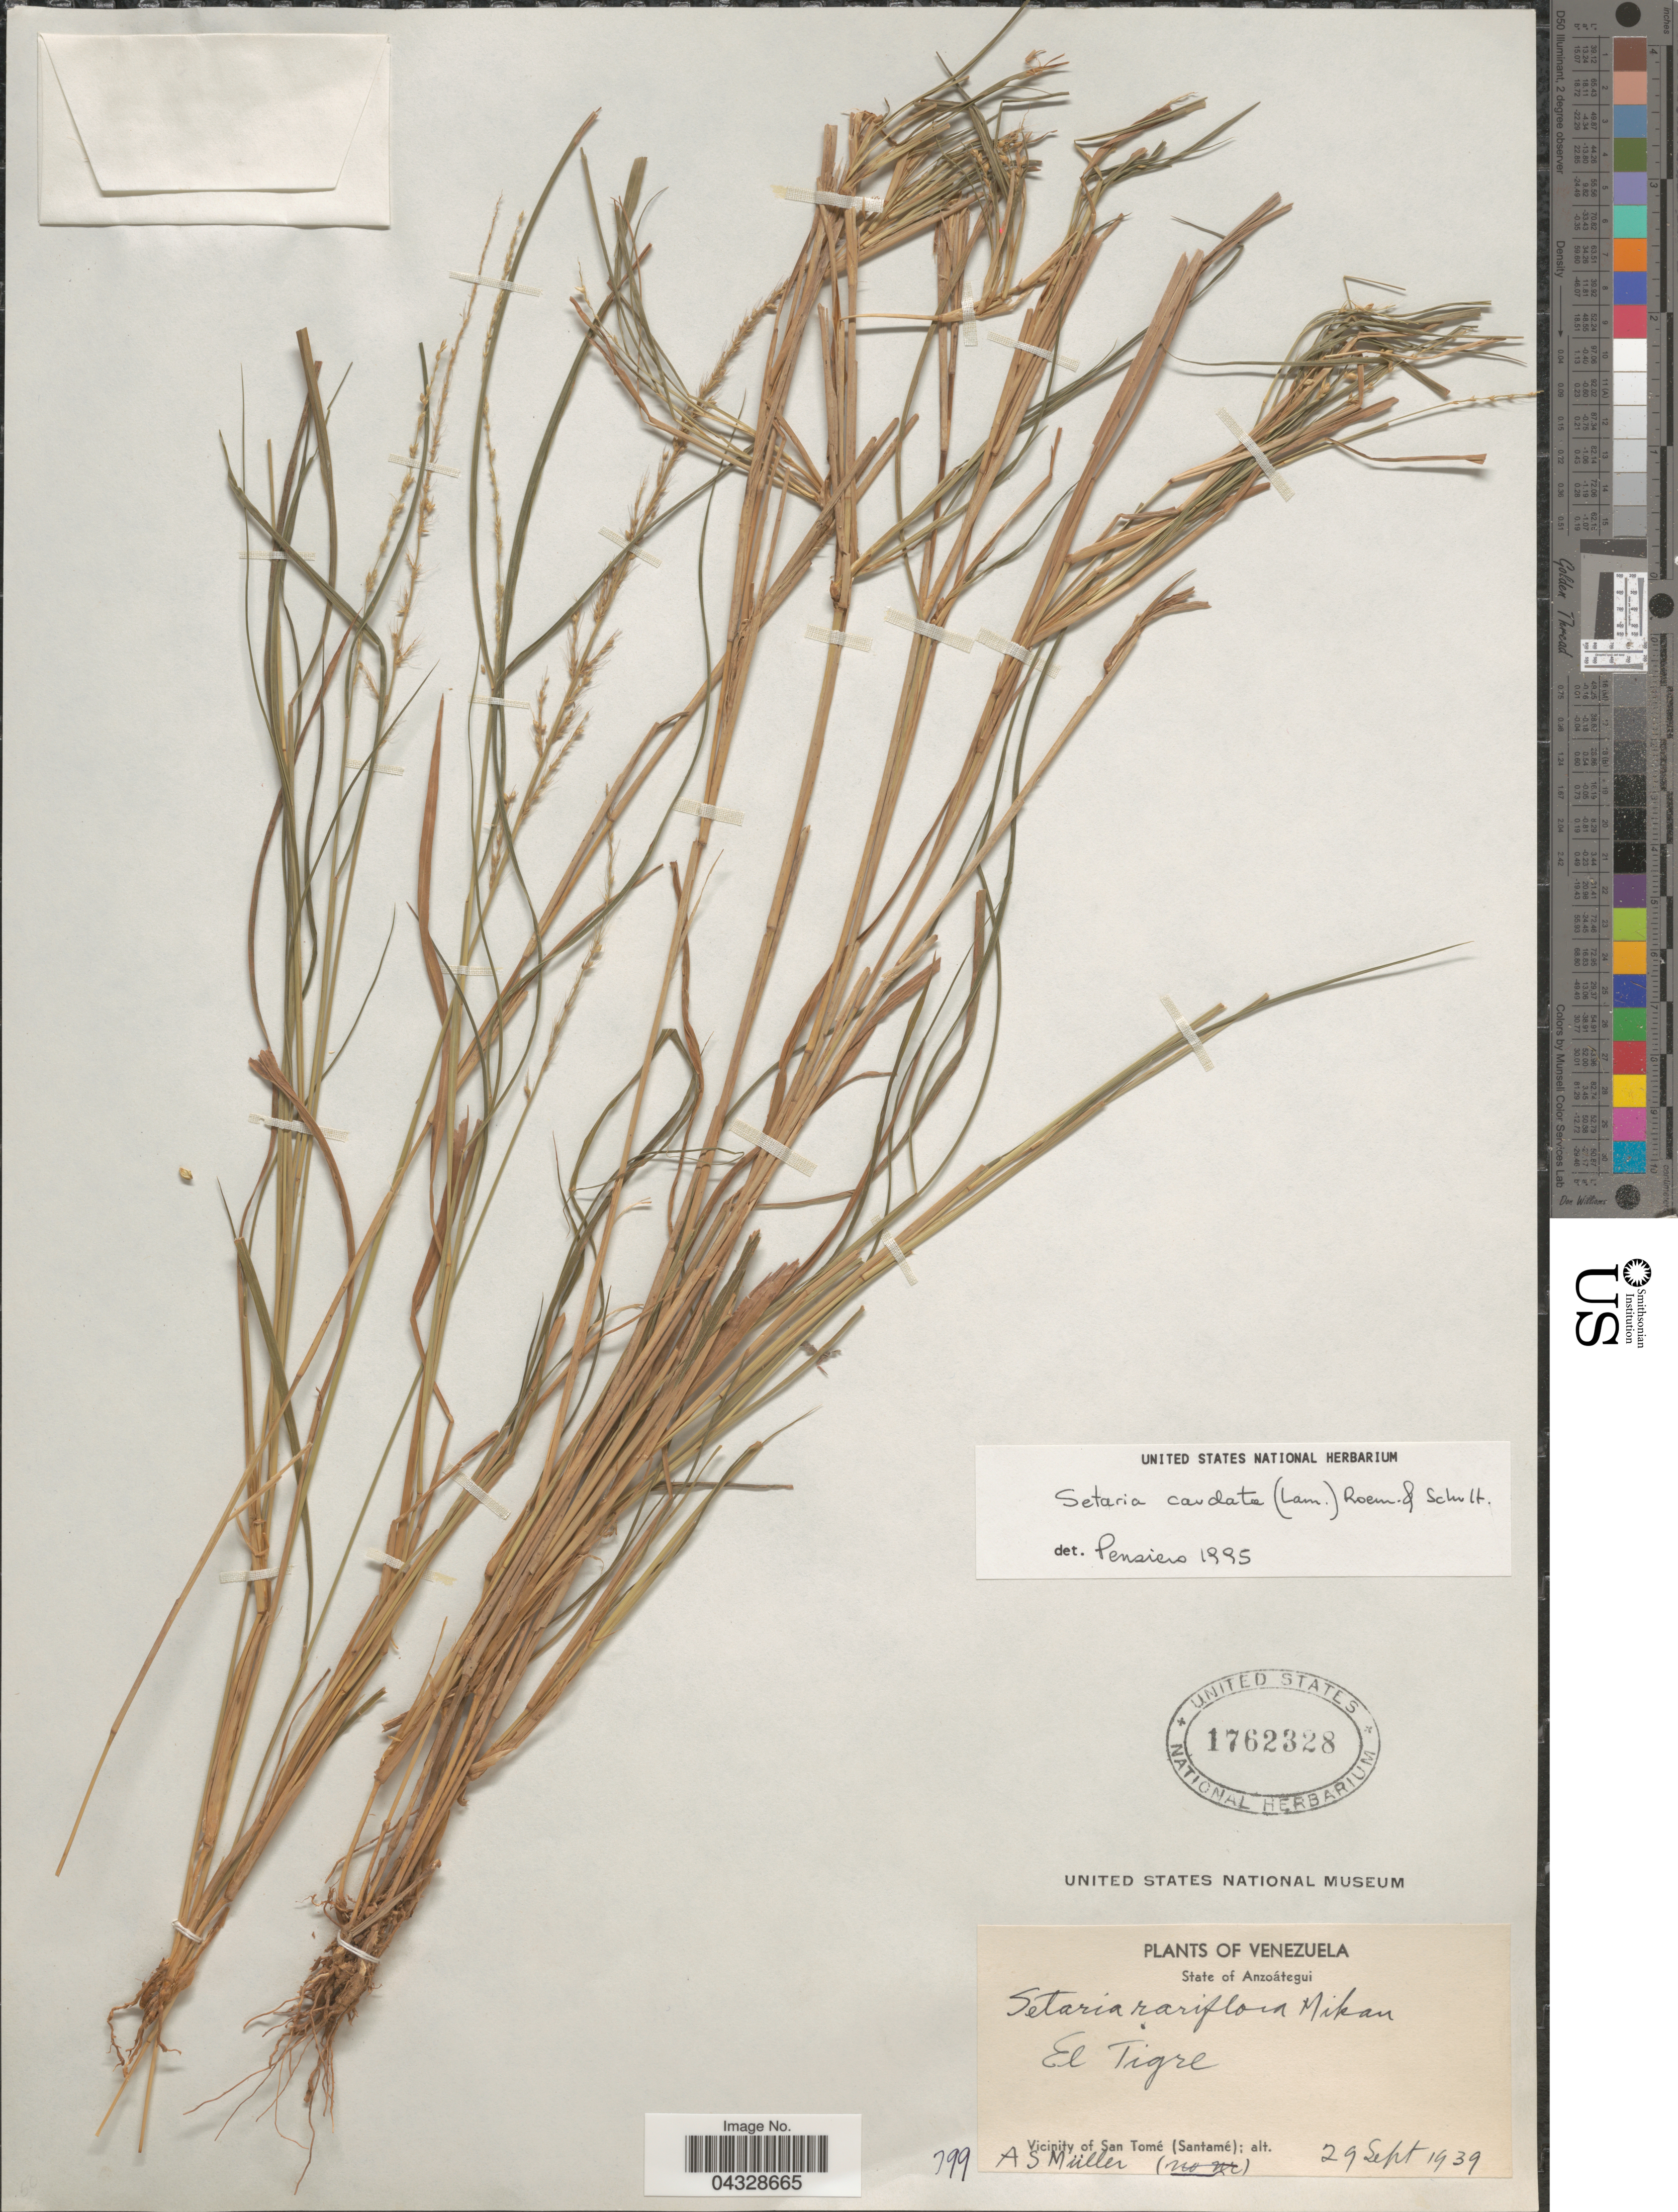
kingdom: Plantae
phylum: Tracheophyta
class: Liliopsida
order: Poales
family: Poaceae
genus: Setaria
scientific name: Setaria setosa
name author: (Sw.) P. Beauv.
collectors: A. Muller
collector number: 799?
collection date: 1939-09-29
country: Venezuela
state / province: Anzoategui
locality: El Tigre. Vicinity of San Tomé (Santamé).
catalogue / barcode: US 1762328